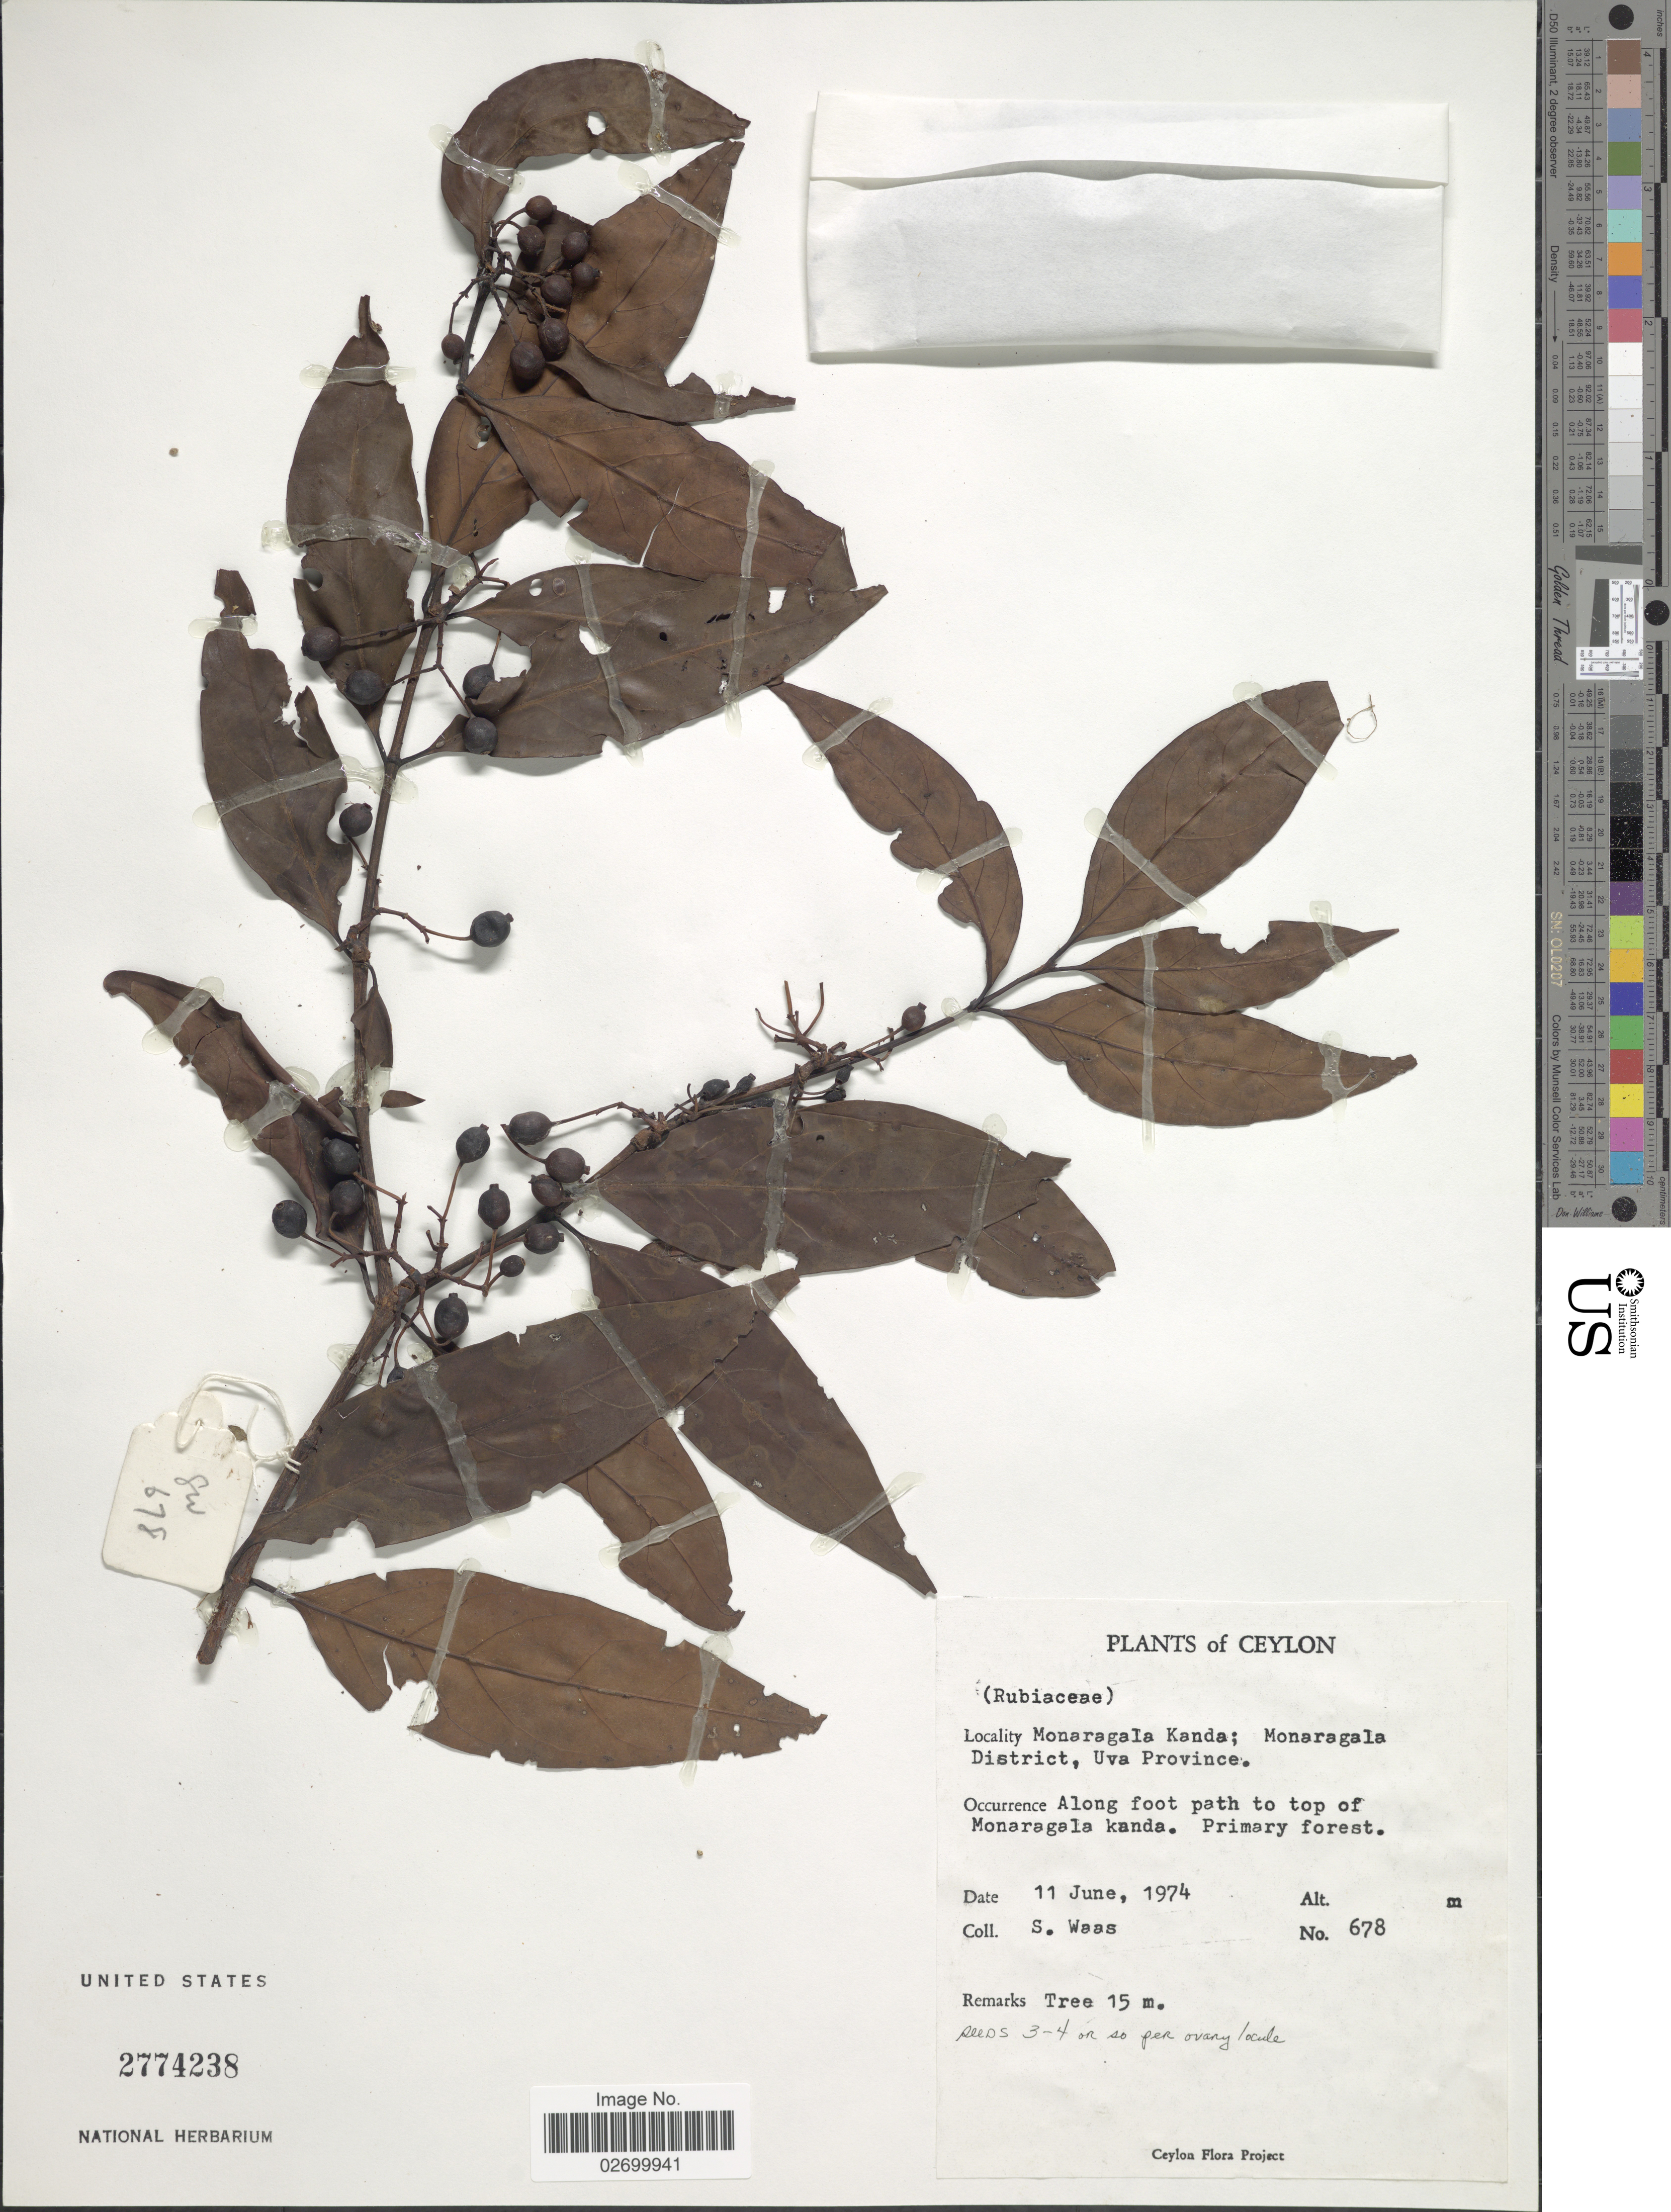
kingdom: Plantae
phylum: Tracheophyta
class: Magnoliopsida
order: Gentianales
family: Rubiaceae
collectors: S. Waas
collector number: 678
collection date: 1974-06-11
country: Sri Lanka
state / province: Uva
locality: Ceylon, Monaragala Kanda: Monaragala District. Along foot path to top of Monaragala Kanda.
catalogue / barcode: US 2774238